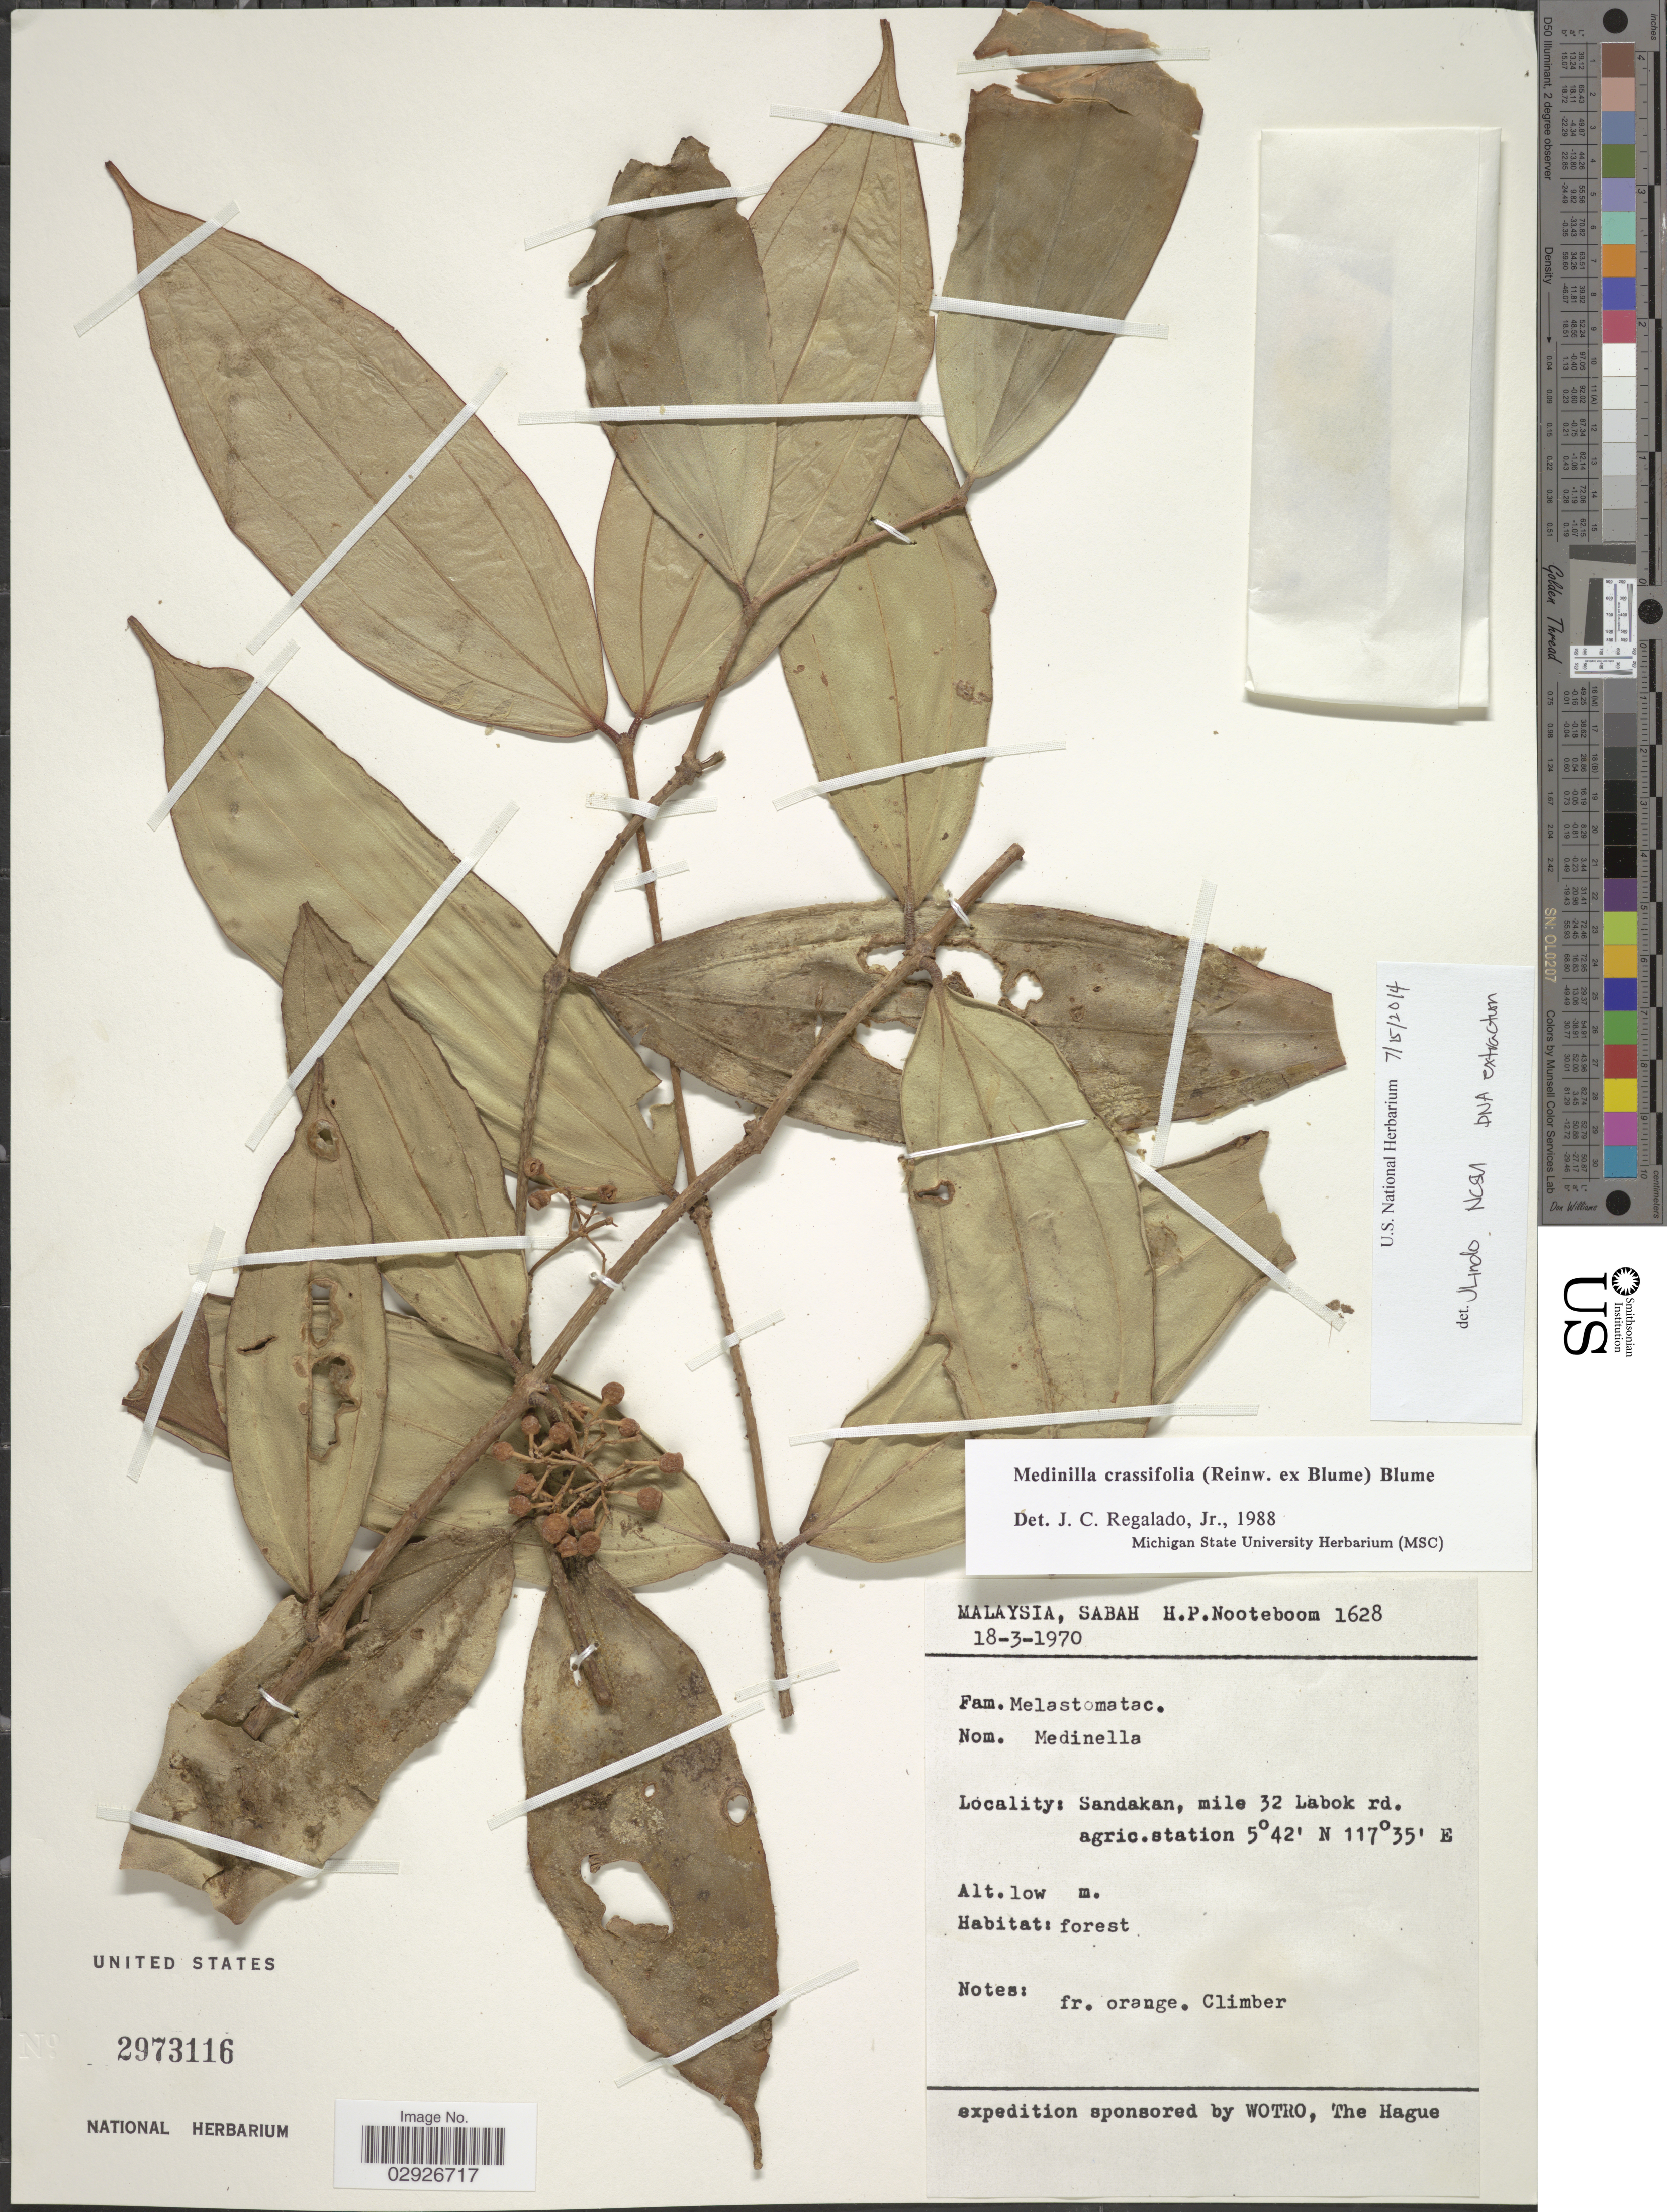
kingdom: Plantae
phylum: Tracheophyta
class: Magnoliopsida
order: Myrtales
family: Melastomataceae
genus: Medinilla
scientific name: Medinilla crassifolia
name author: Blume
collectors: H. P. Nooteboom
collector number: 1628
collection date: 1970-03-18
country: Malaysia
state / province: Sabah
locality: Sandakan, mile 32 Labok rd. agric. station.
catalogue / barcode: US 2973116